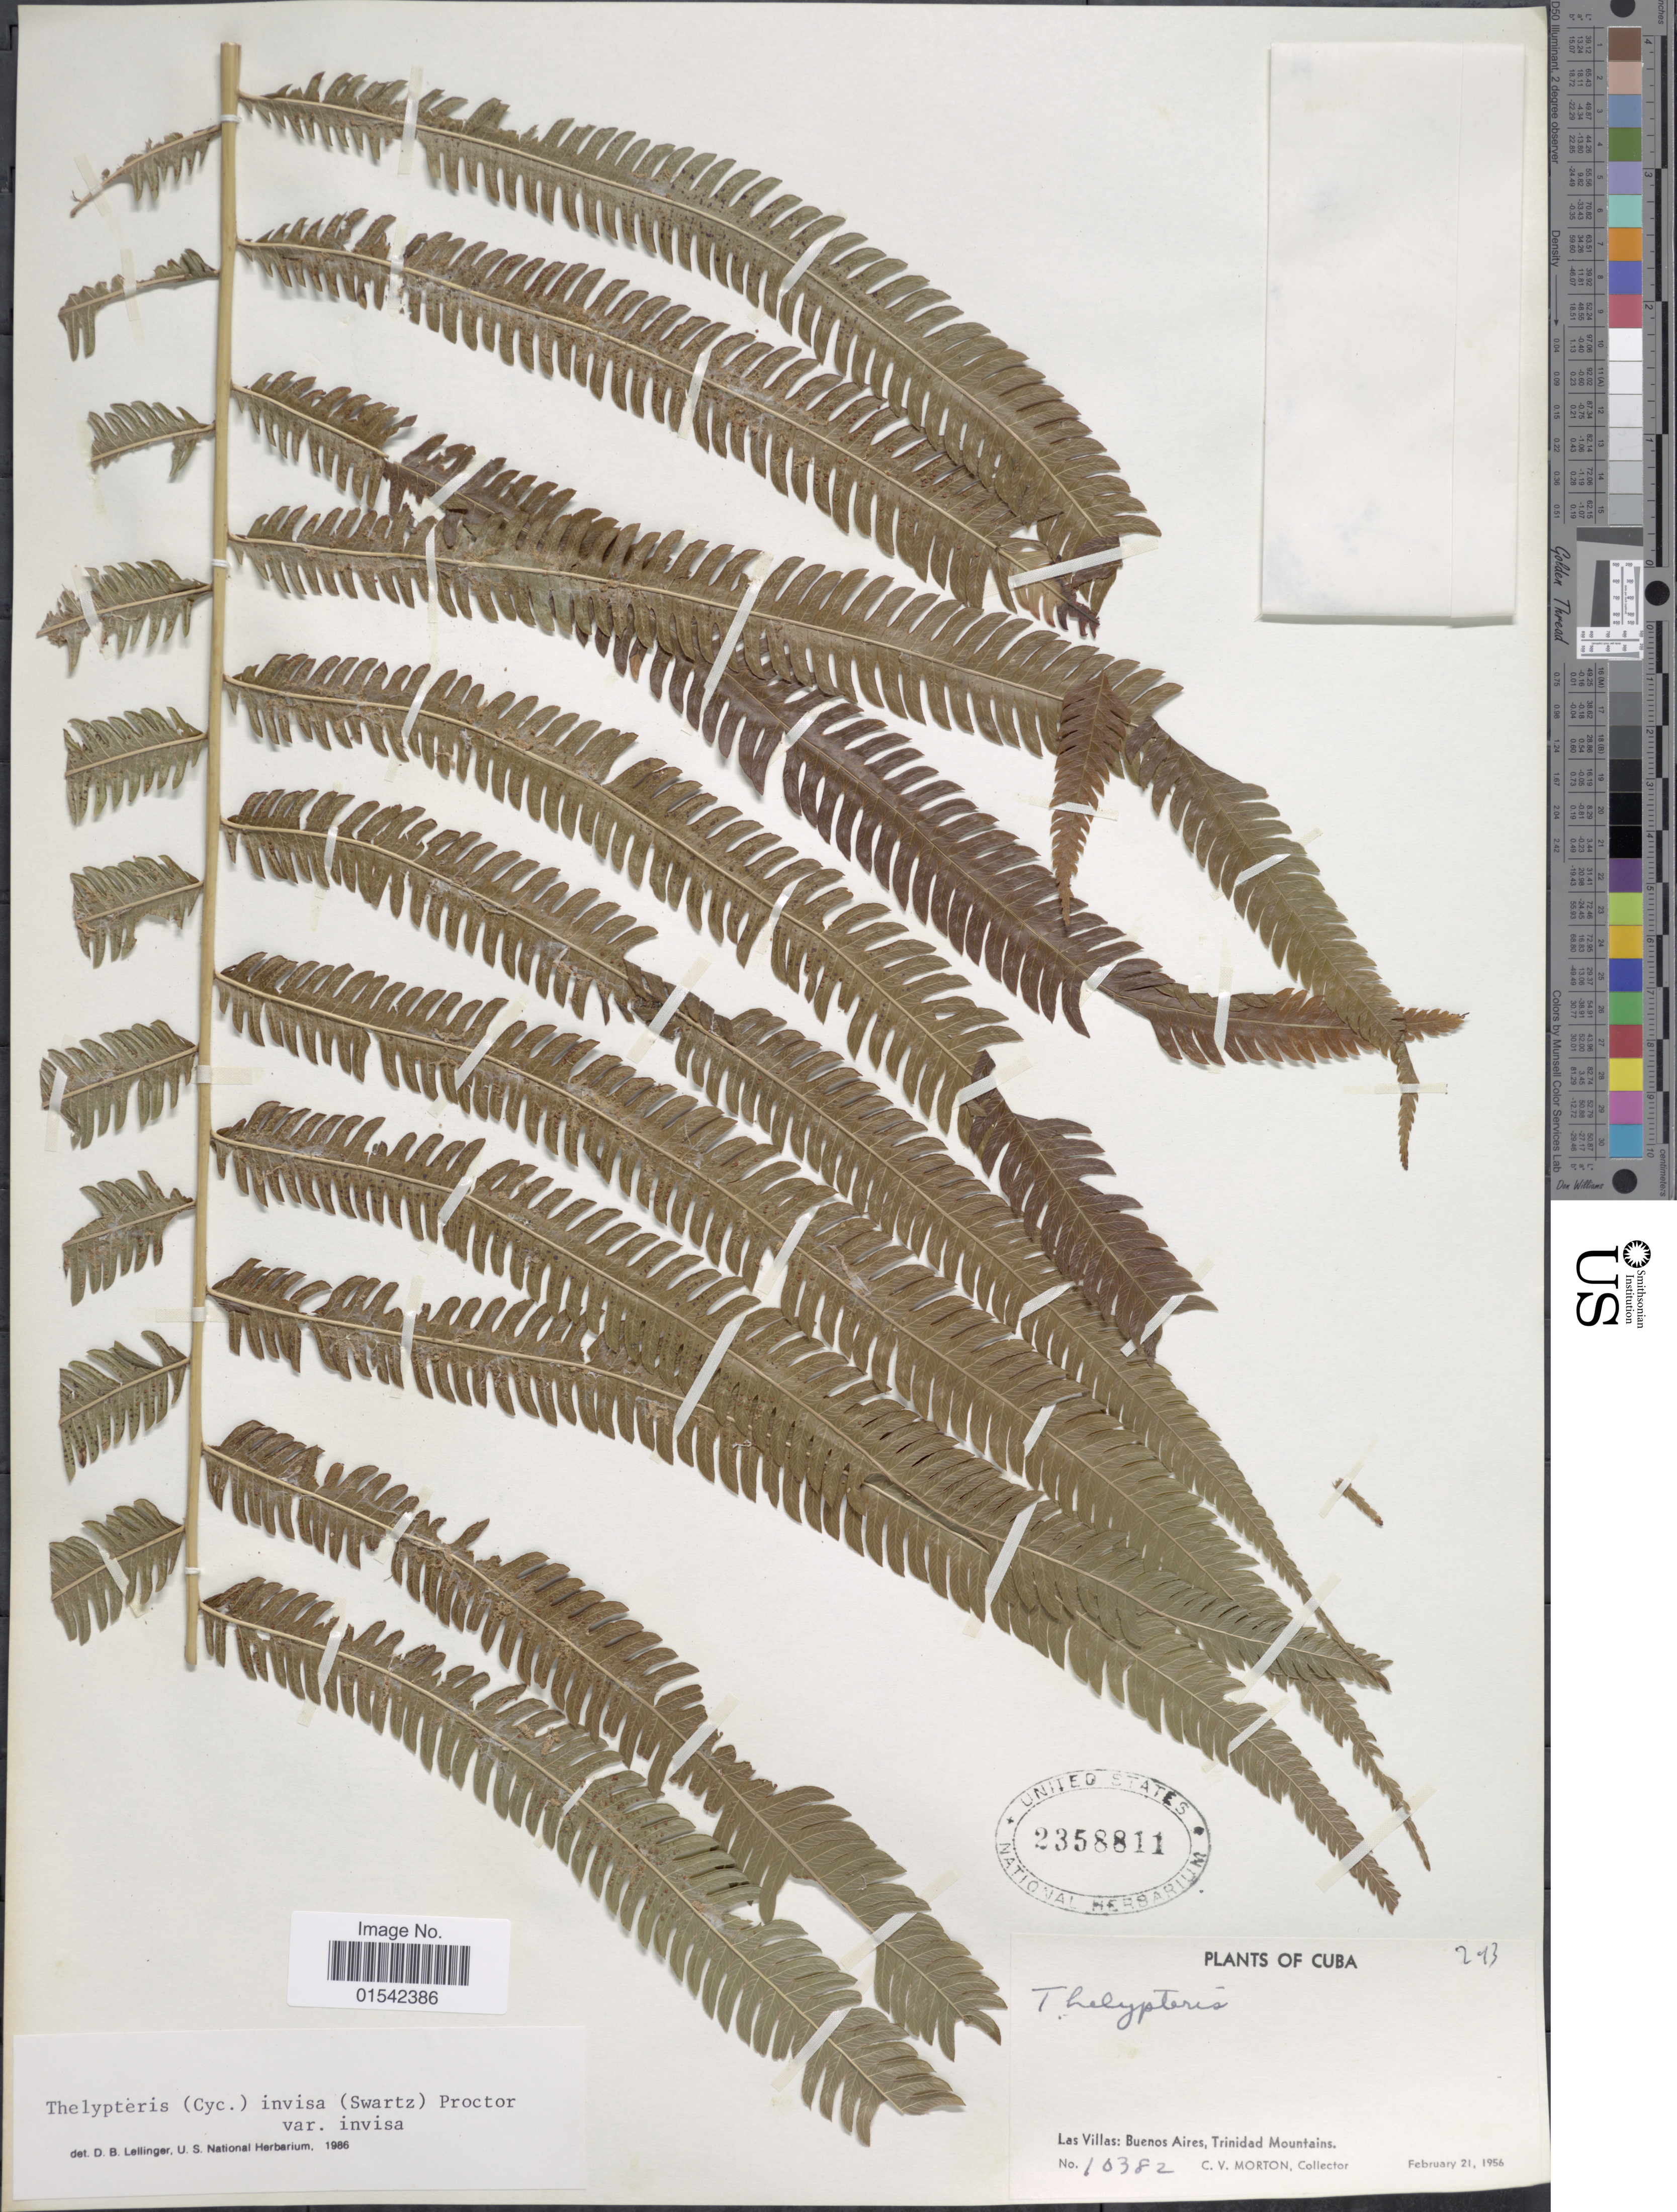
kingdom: Plantae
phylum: Tracheophyta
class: Polypodiopsida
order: Polypodiales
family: Thelypteridaceae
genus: Cyclosorus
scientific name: Cyclosorus grandis (A.R. Sm.) comb. nov., ined 2015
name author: (A.R. Sm.)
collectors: C. V. Morton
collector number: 10382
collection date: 1956-02-21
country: Cuba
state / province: Las Villas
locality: Buenos Aires, Trinidad Mountains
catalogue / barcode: US 2358811